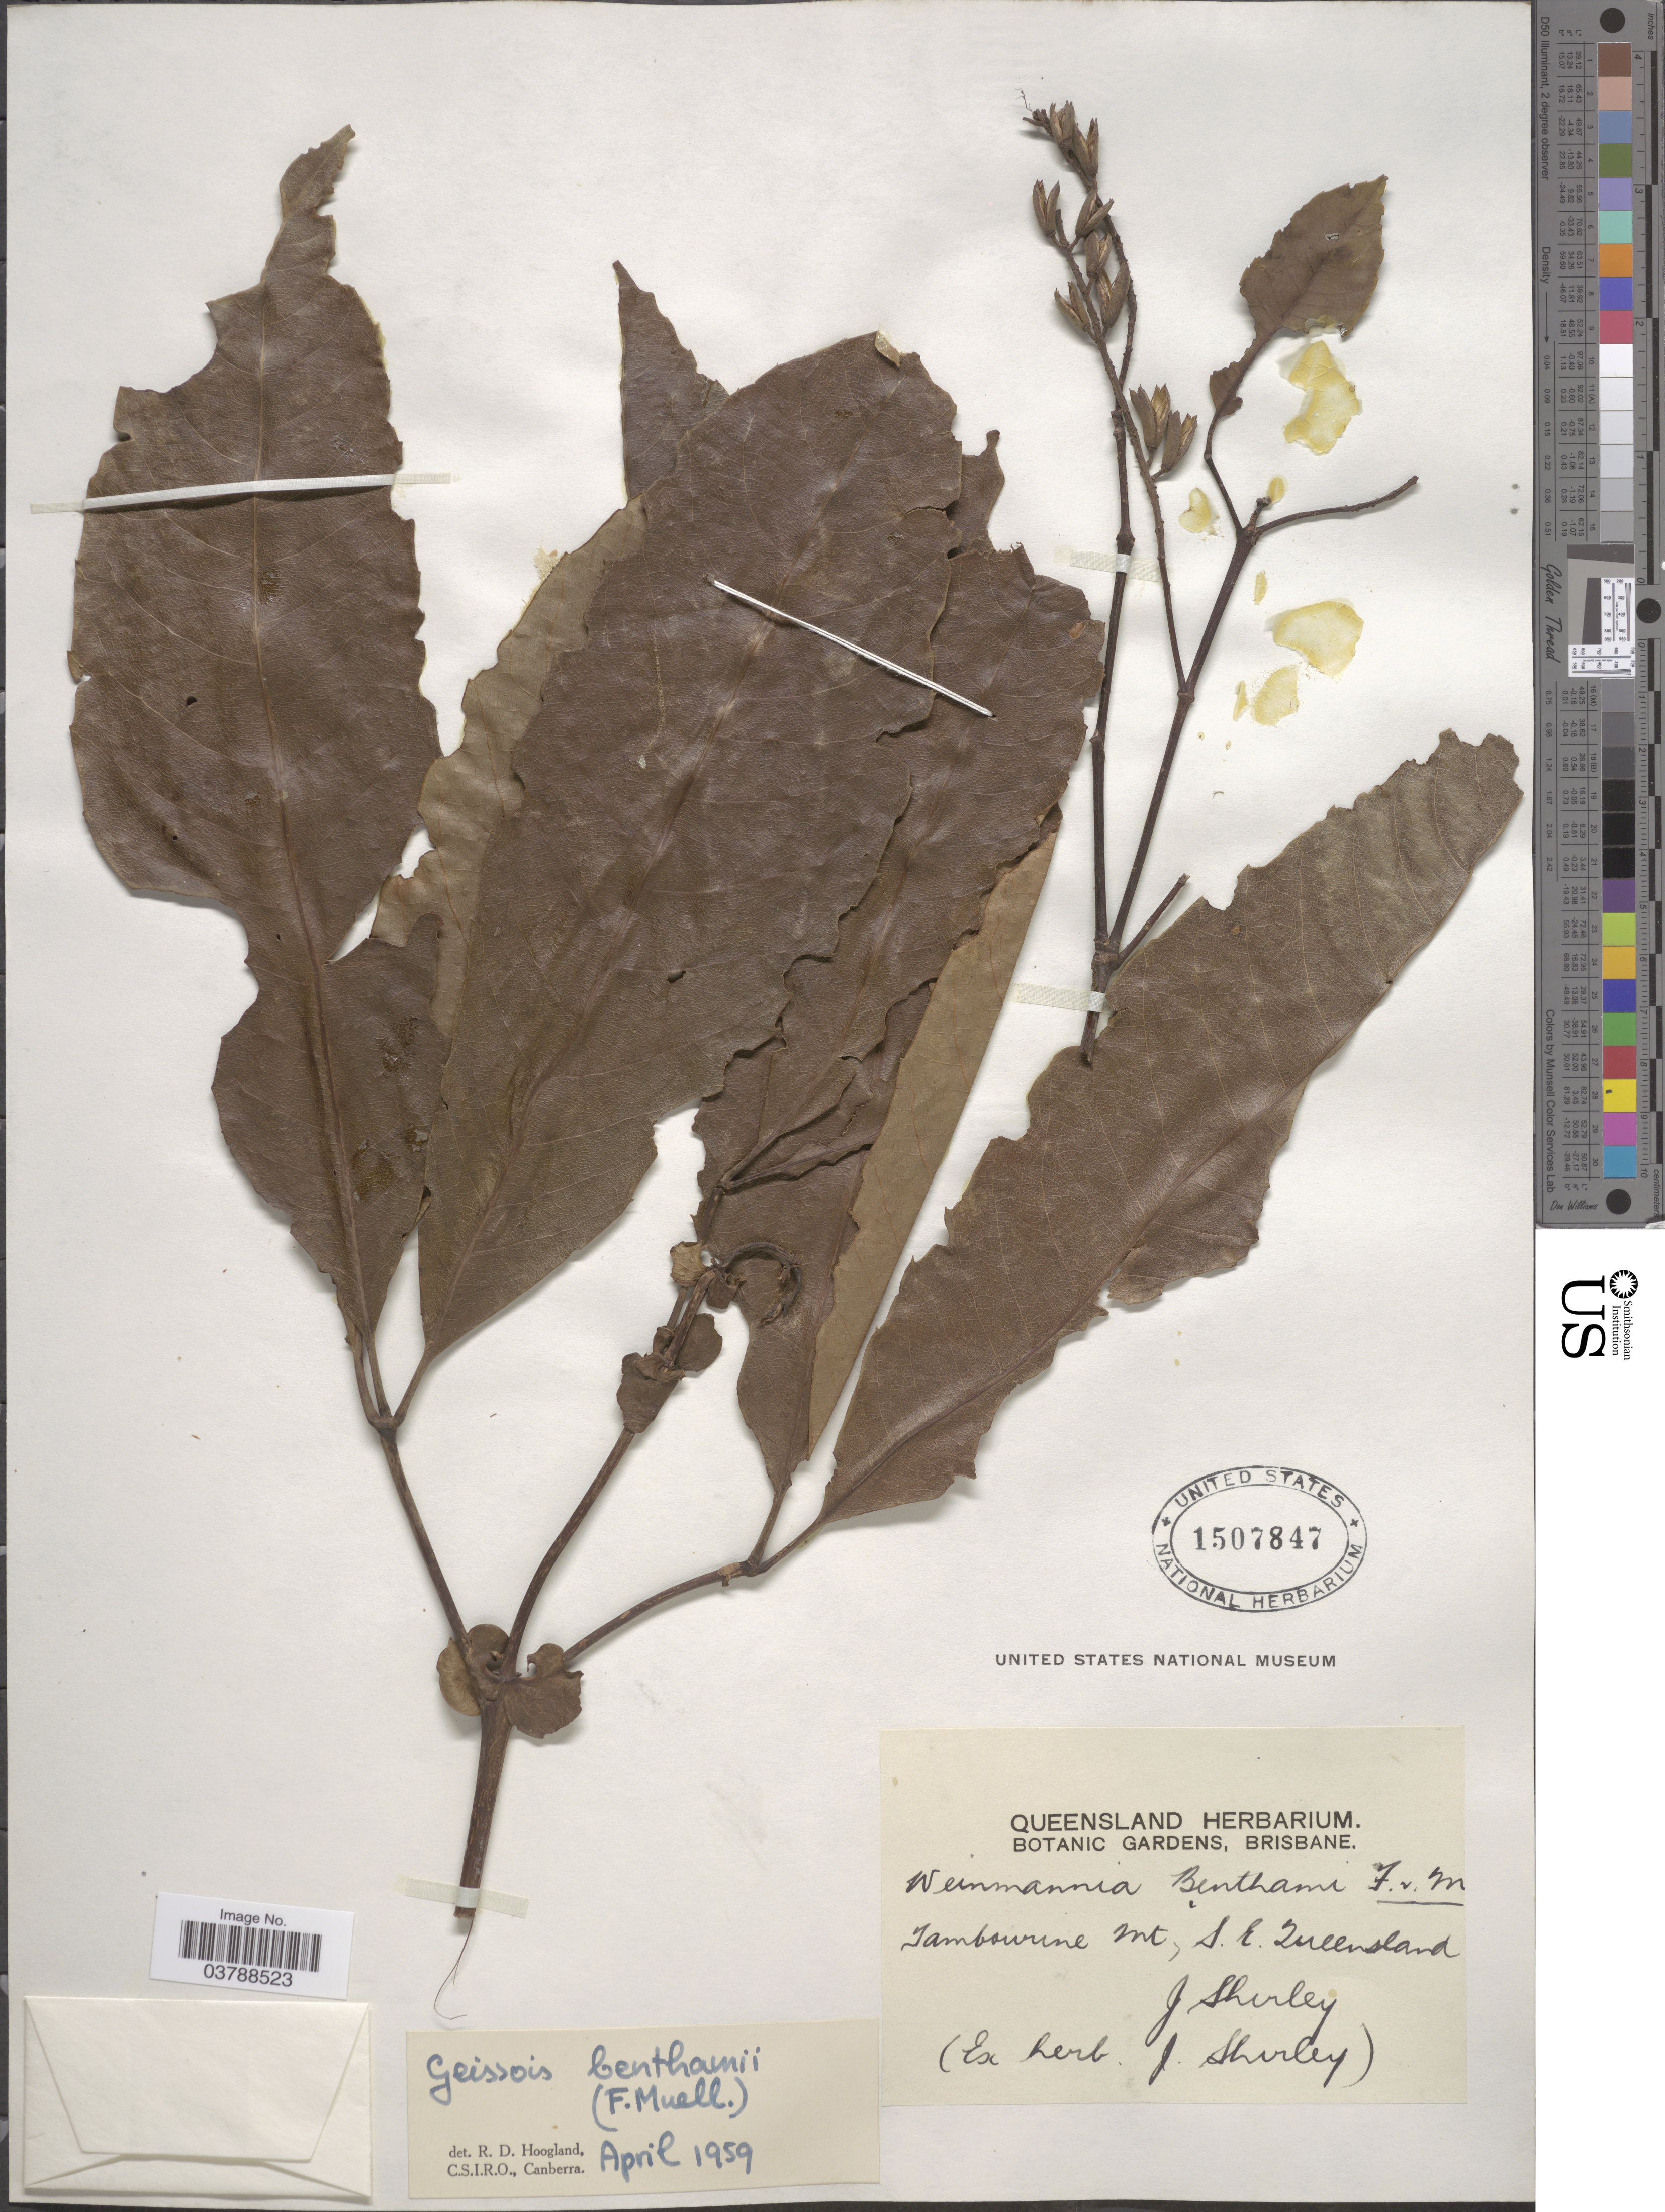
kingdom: Plantae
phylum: Tracheophyta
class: Magnoliopsida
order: Oxalidales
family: Cunoniaceae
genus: Karrabina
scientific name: Karrabina benthamiana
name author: (F. Muell.) Rozefelds & H.C. Hopkins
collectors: J. Shirley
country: Australia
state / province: Queensland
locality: Tambourine Mt, S.E. Queensland.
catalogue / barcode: US 1507847